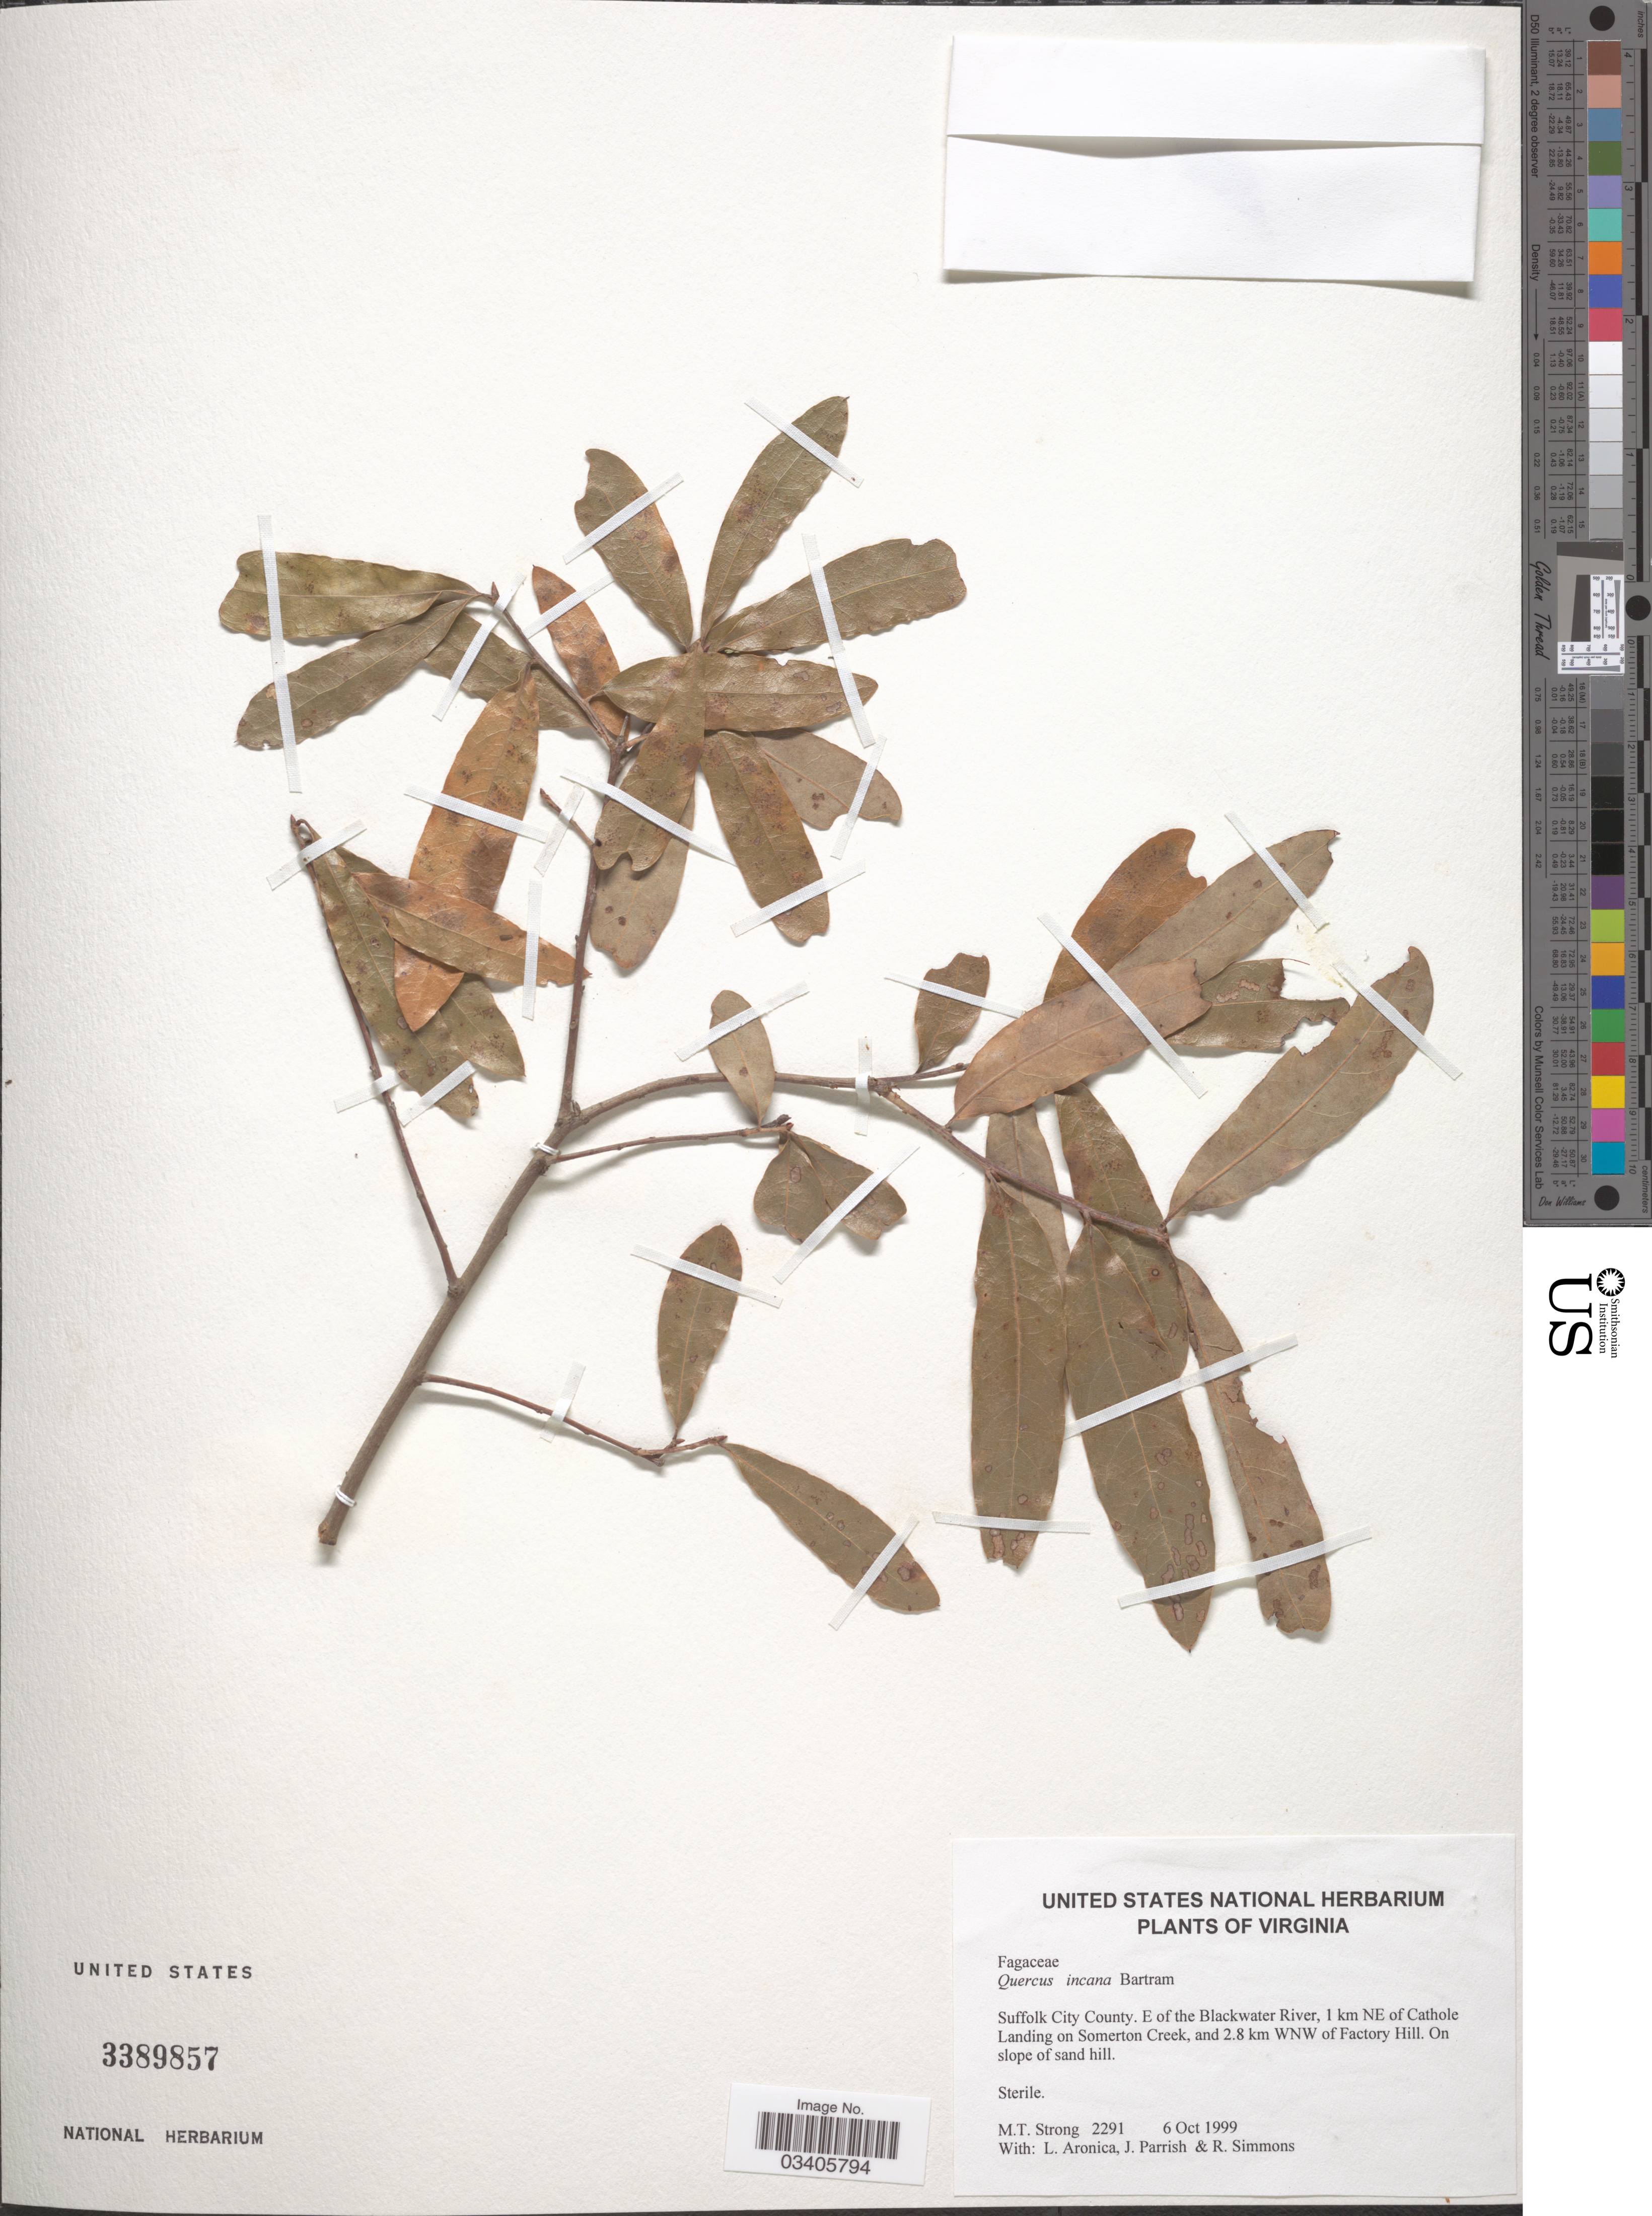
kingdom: Plantae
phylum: Tracheophyta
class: Magnoliopsida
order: Fagales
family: Fagaceae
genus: Quercus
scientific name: Quercus incana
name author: W. Bartram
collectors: M. T. Strong, L. Aronica, J. Parrish & R. Simmons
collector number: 2291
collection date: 1999-10-06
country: United States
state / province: Virginia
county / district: City of Suffolk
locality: Suffolk City County. E of the Blackwater River, 1 km NE of Cathole Landing on Somerton Creek, and 2.8 km WNW of Factory Hill.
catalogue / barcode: US 3389857